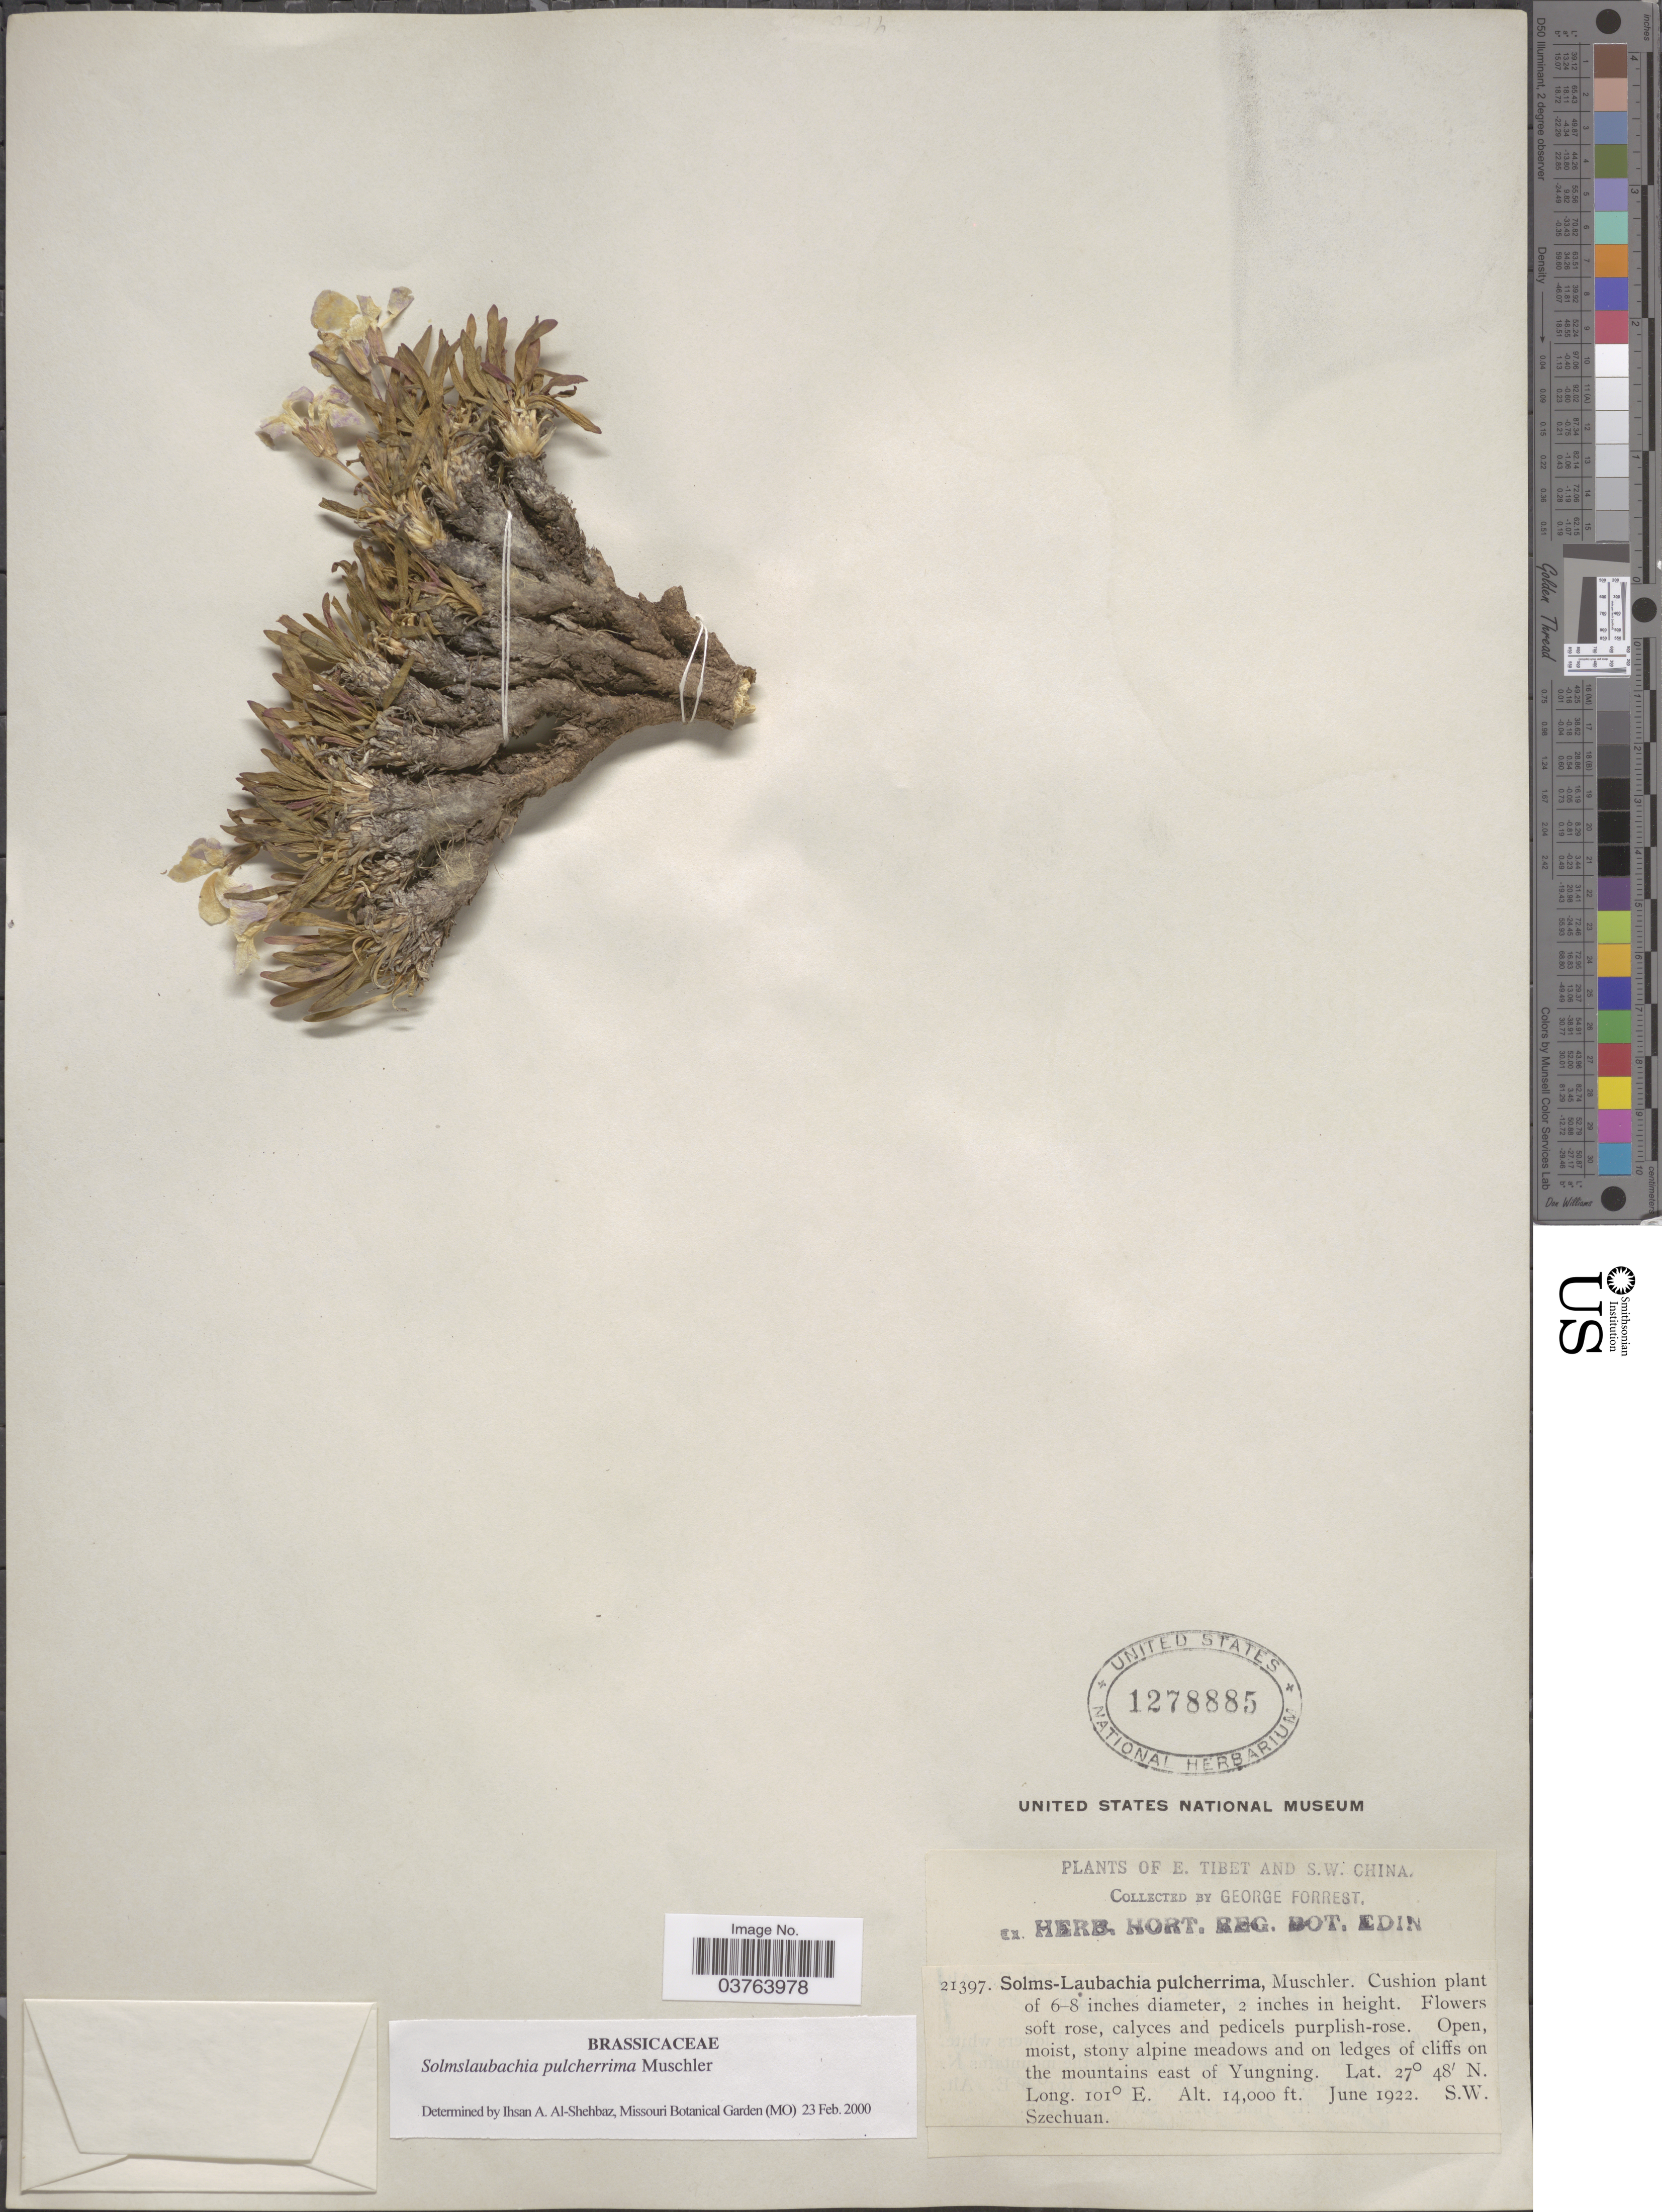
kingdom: Plantae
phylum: Tracheophyta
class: Magnoliopsida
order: Brassicales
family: Brassicaceae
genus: Solms-Laubachia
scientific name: Solms-laubachia pulcherrima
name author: Muschl.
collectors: G. Forrest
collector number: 21397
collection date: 1922-06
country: China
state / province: Sichuan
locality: S. W. China. On the mountains east of Yungning. S. W. Szechuan.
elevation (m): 4267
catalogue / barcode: US 1278885